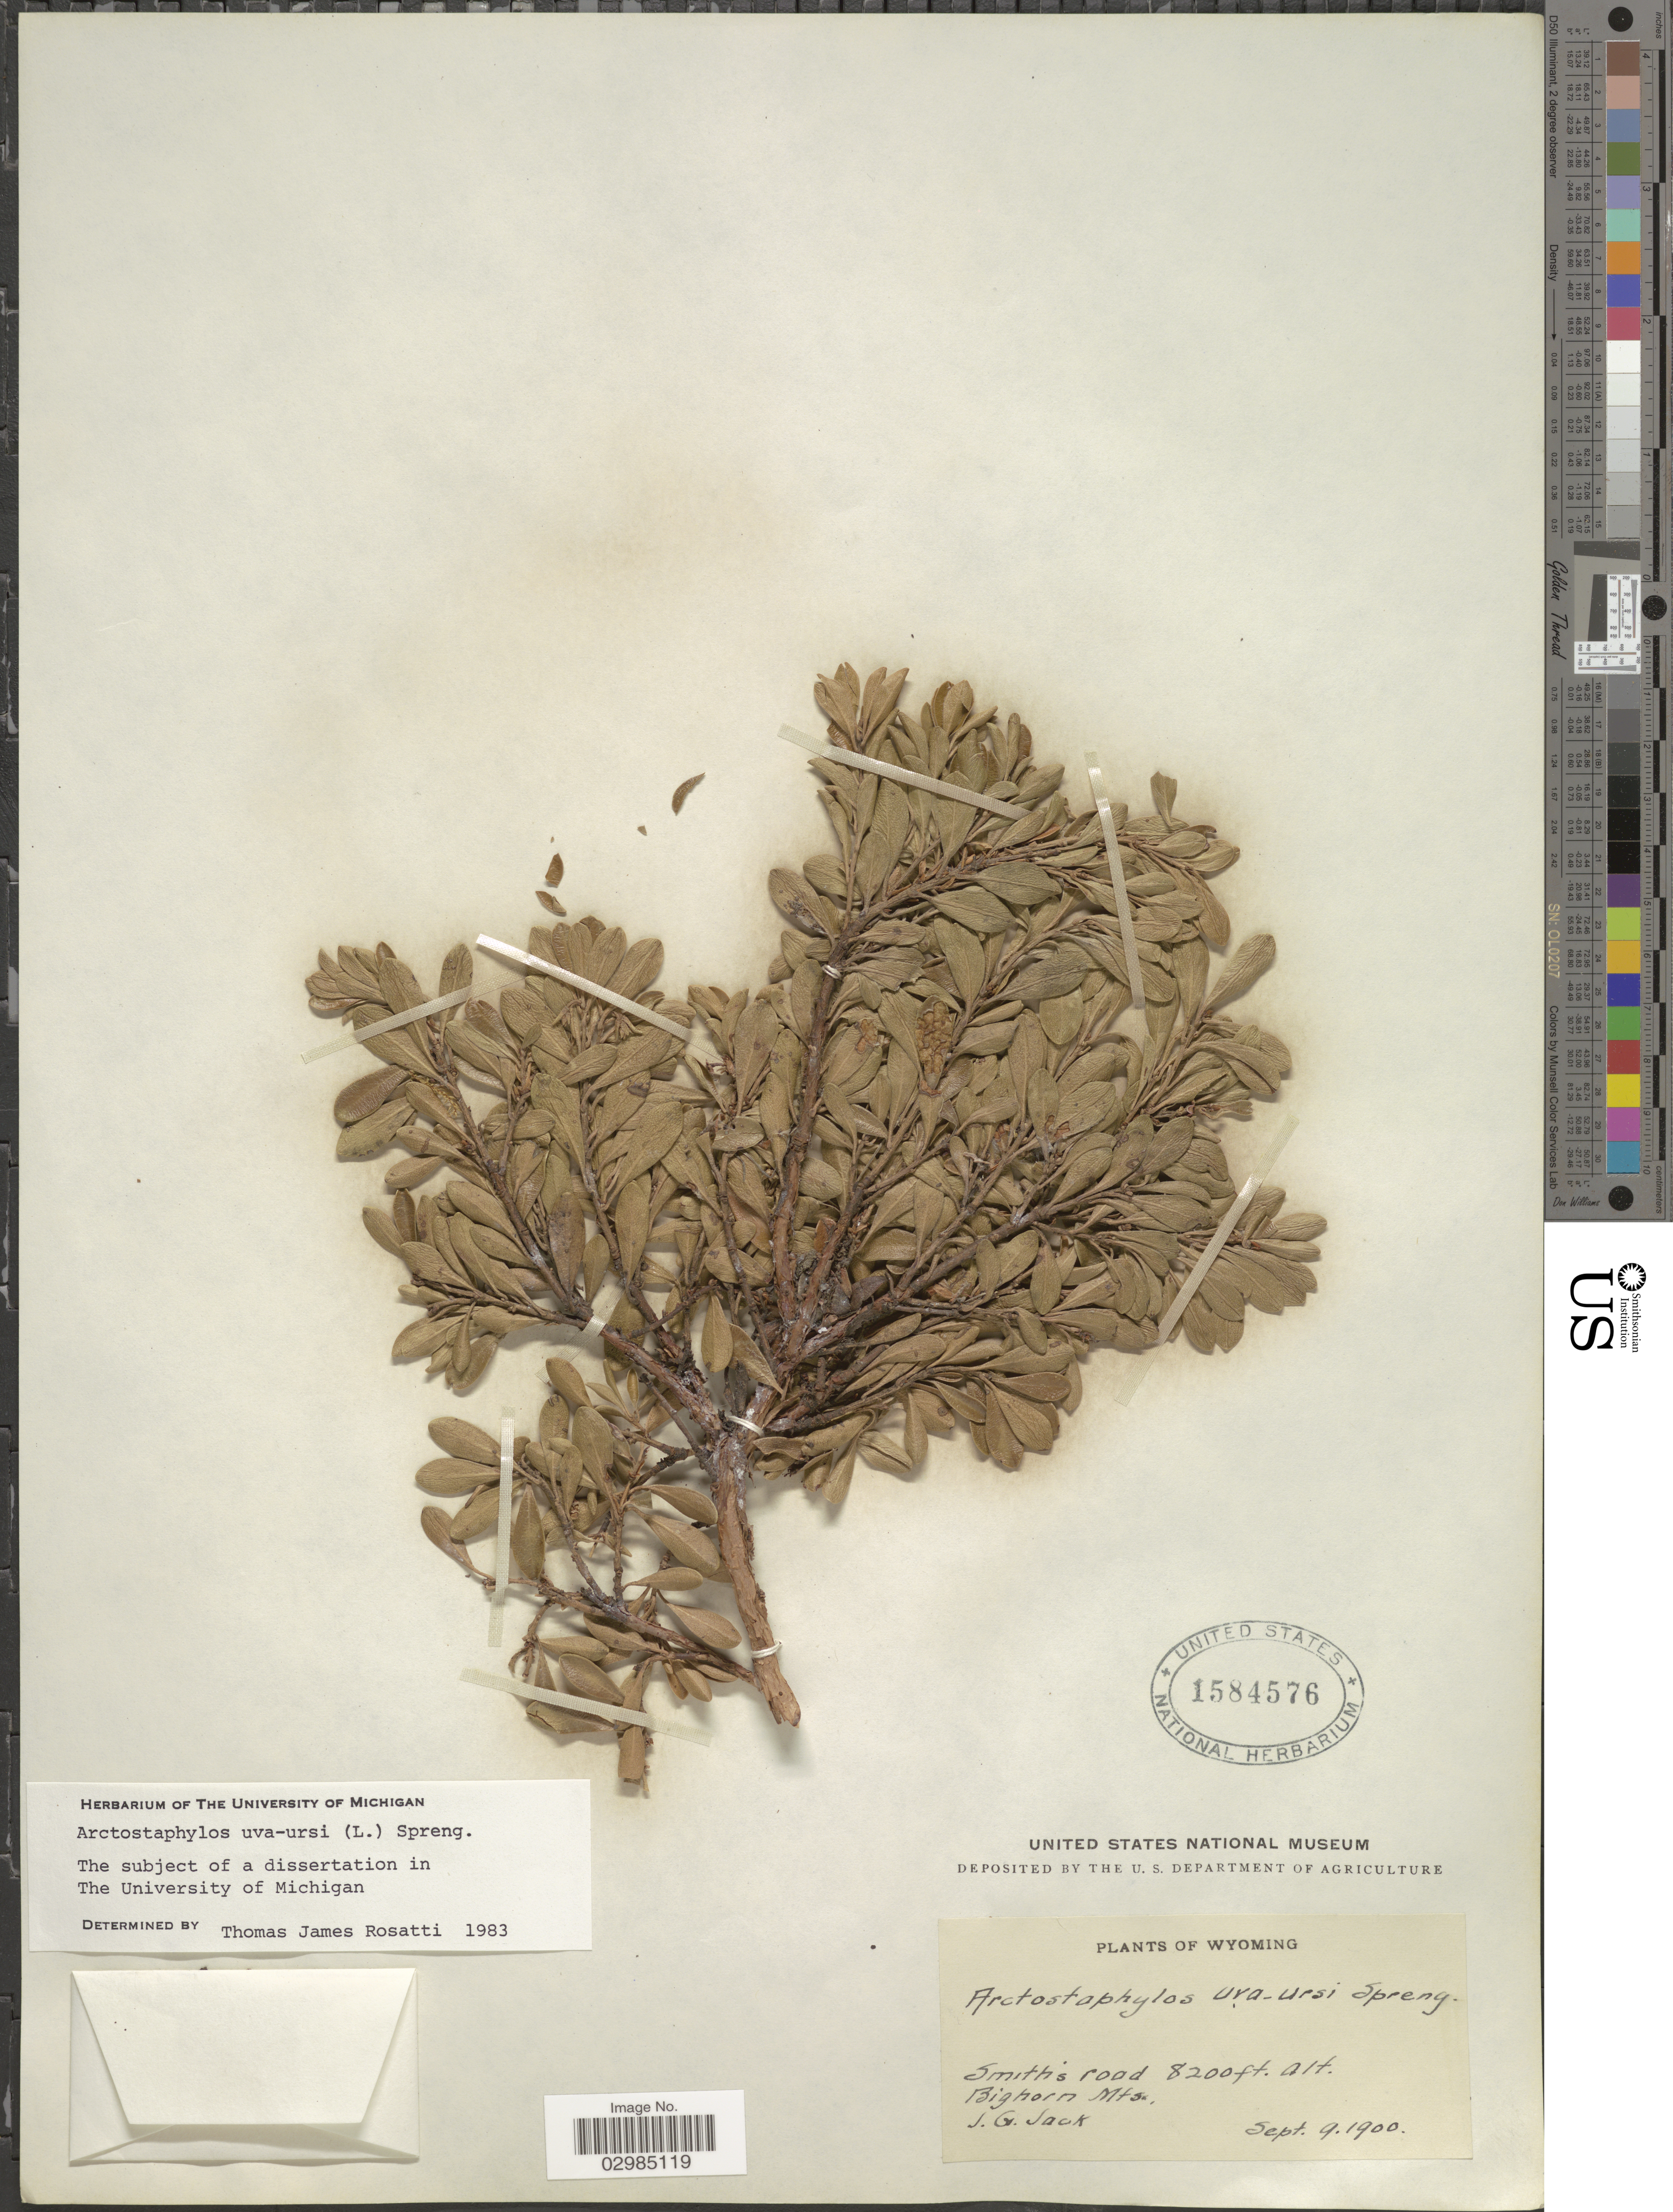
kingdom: Plantae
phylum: Tracheophyta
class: Magnoliopsida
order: Ericales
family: Ericaceae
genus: Arctostaphylos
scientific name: Arctostaphylos uva-ursi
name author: (L.) Spreng.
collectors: J. G. Jack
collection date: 1900-09-09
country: United States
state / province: Wyoming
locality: Smith's road. Bighorn Mts.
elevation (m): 2499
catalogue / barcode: US 1584576